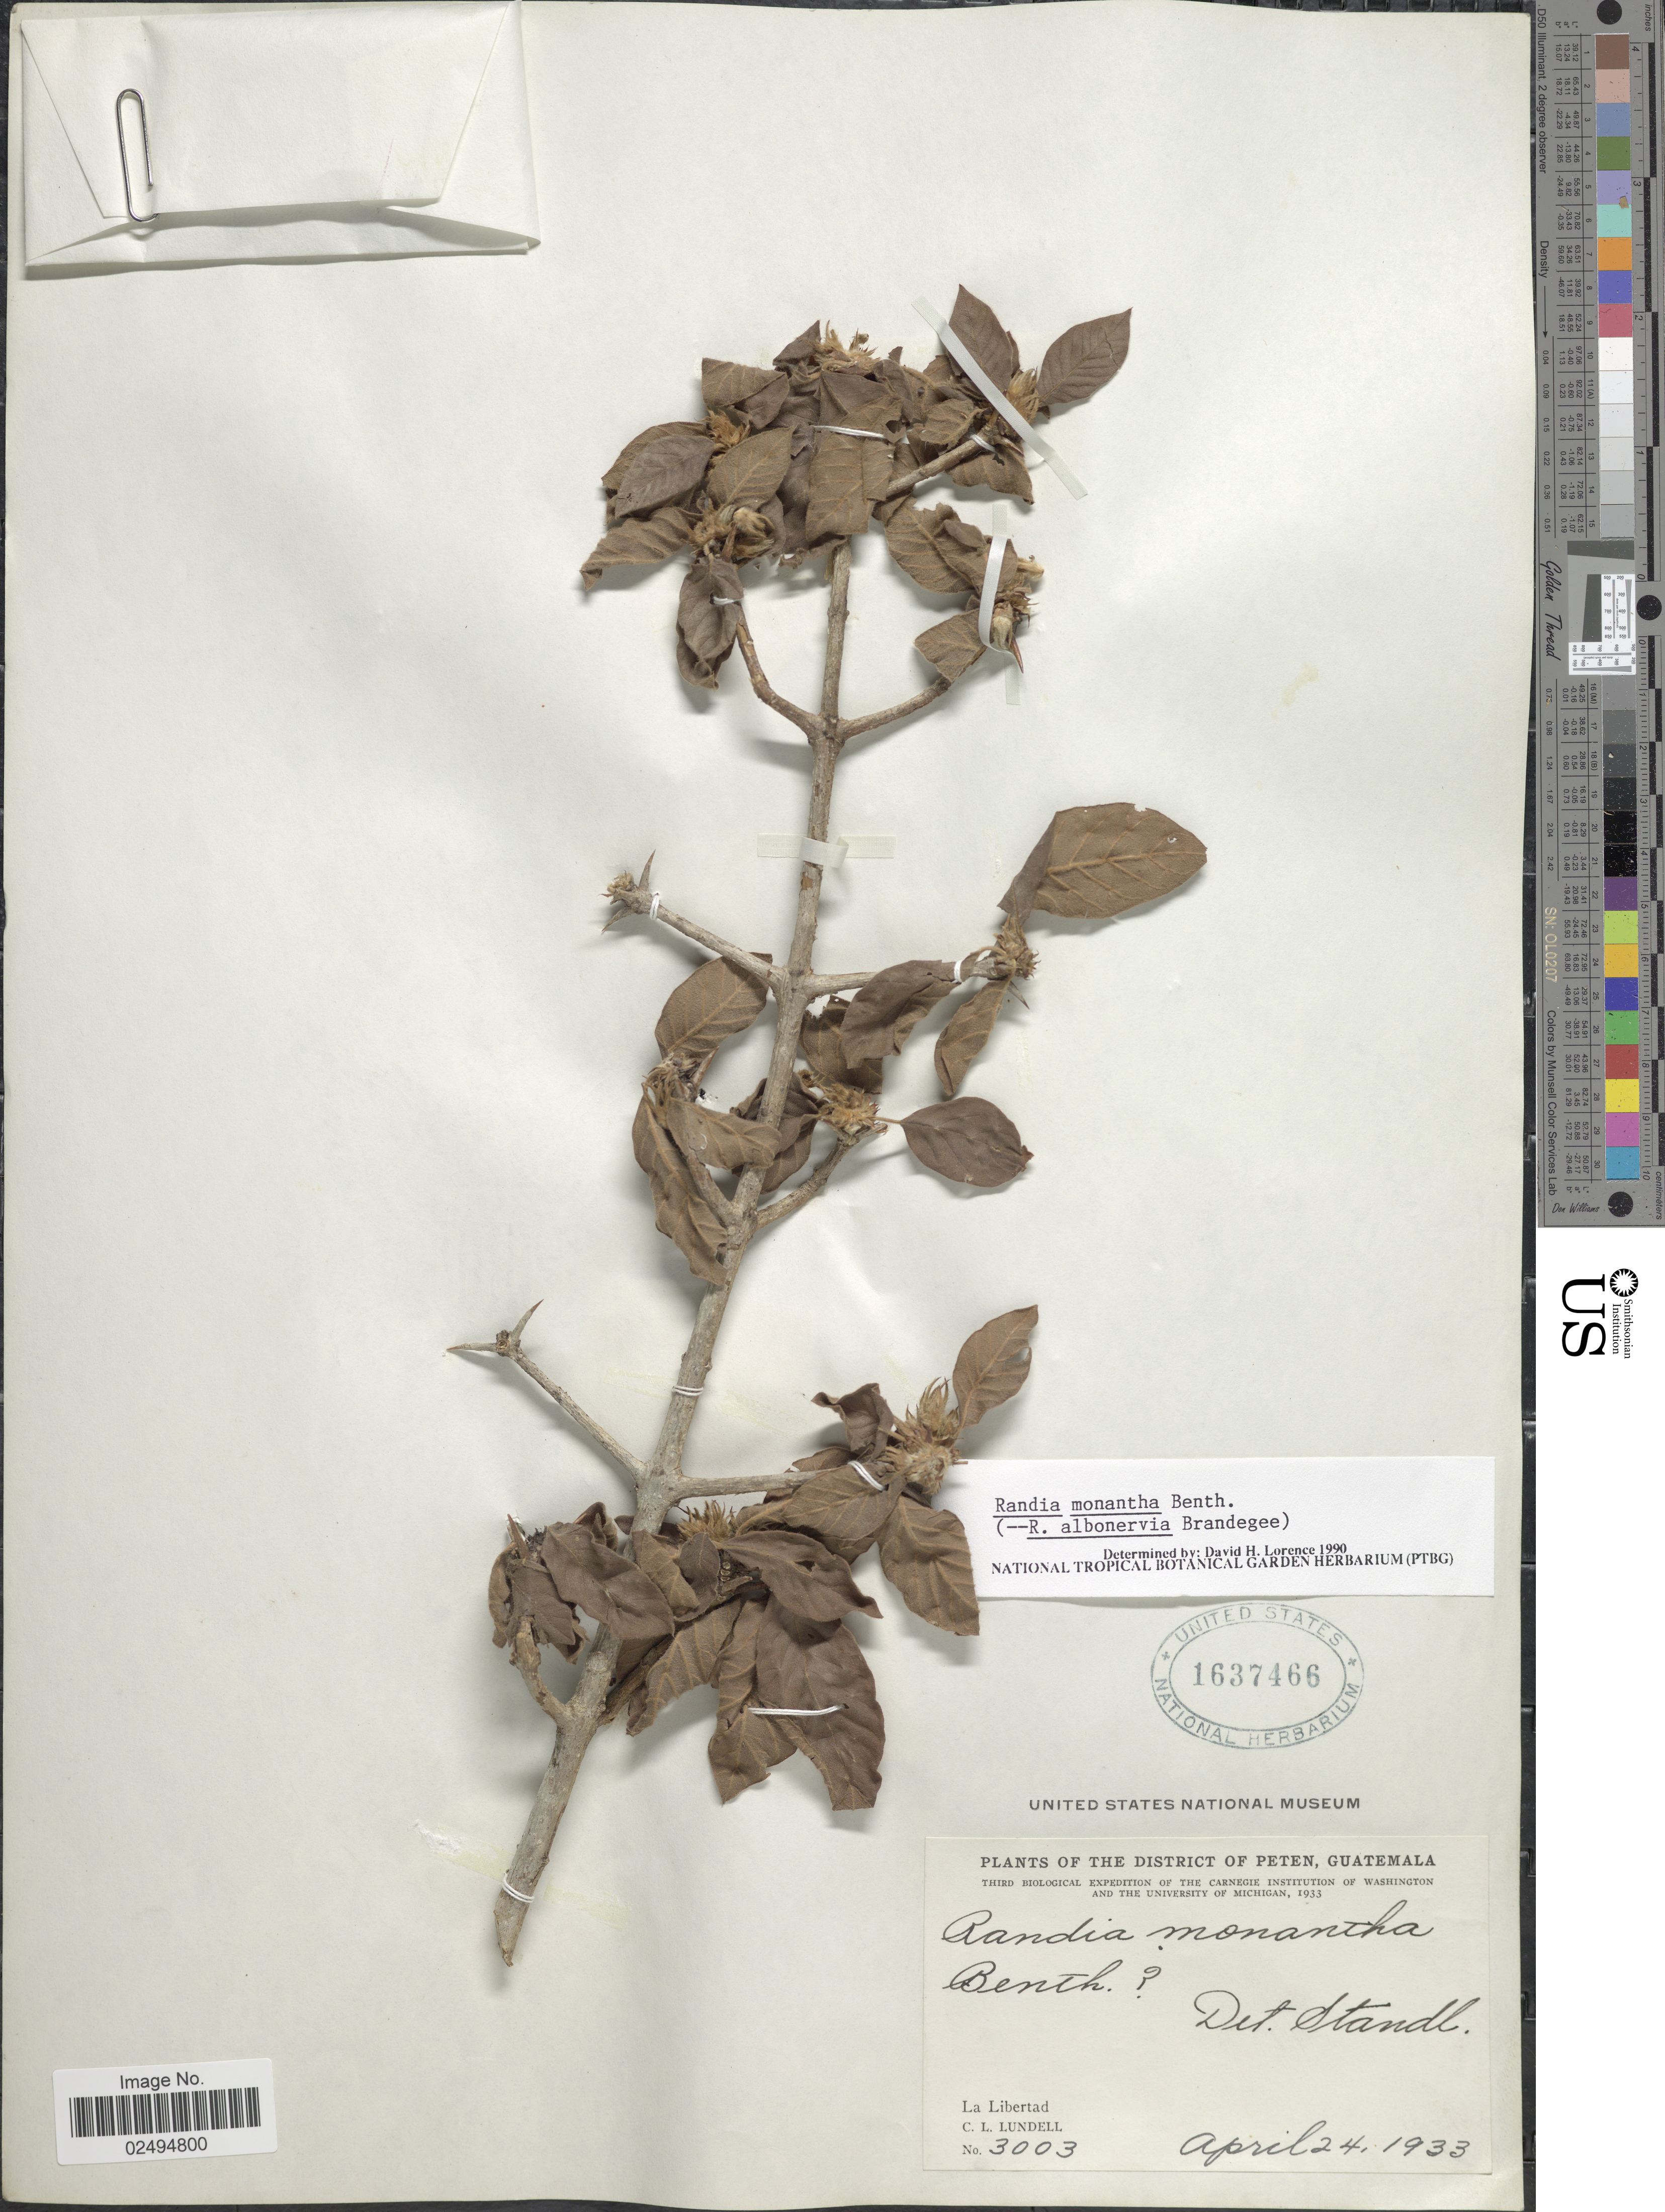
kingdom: Plantae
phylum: Tracheophyta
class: Magnoliopsida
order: Gentianales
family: Rubiaceae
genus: Randia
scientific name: Randia monantha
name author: Benth.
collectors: C. L. Lundell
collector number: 3003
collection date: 1933-04-24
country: Guatemala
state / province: El Petén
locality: District of Peten, La Libertad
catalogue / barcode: US 1637466